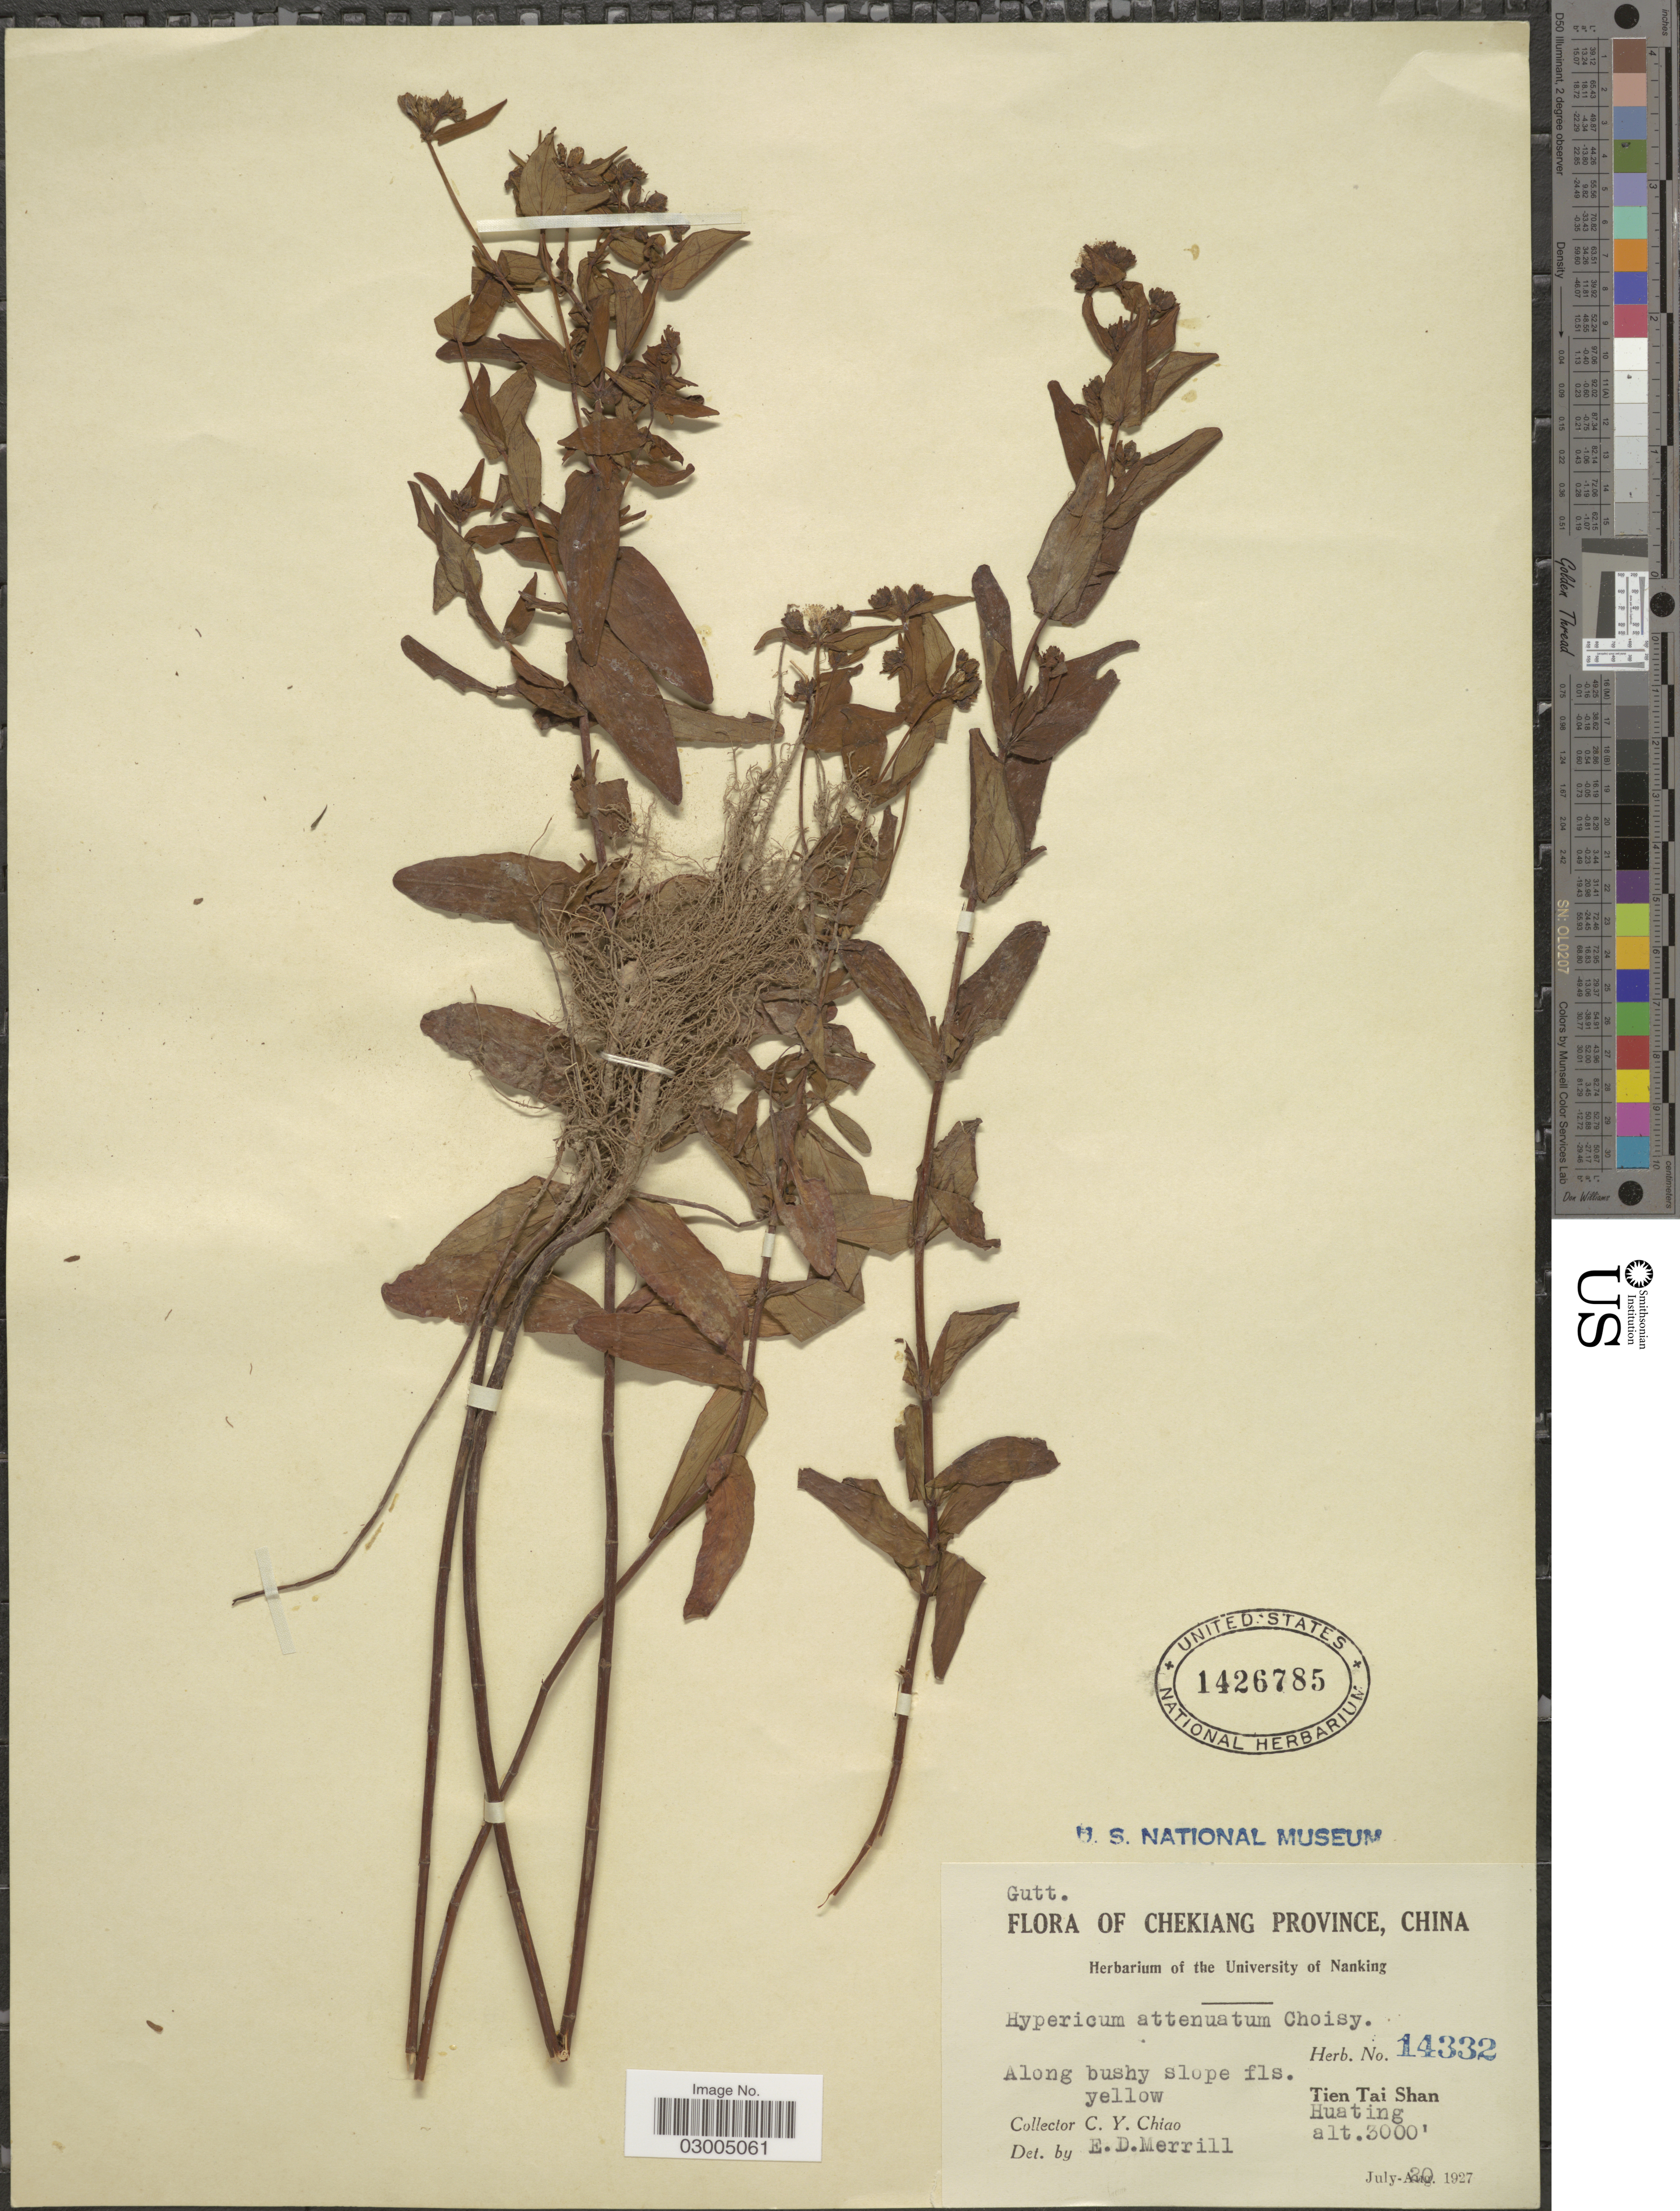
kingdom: Plantae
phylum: Tracheophyta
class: Magnoliopsida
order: Malpighiales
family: Hypericaceae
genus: Hypericum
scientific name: Hypericum attenuatum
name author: Fisch. ex Choisy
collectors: C. Y. Chiao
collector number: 14332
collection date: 1927-07-22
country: China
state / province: Zhejiang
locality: Chekiang Province. Tien Tai Shan, Huating.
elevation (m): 914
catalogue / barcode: US 1426785